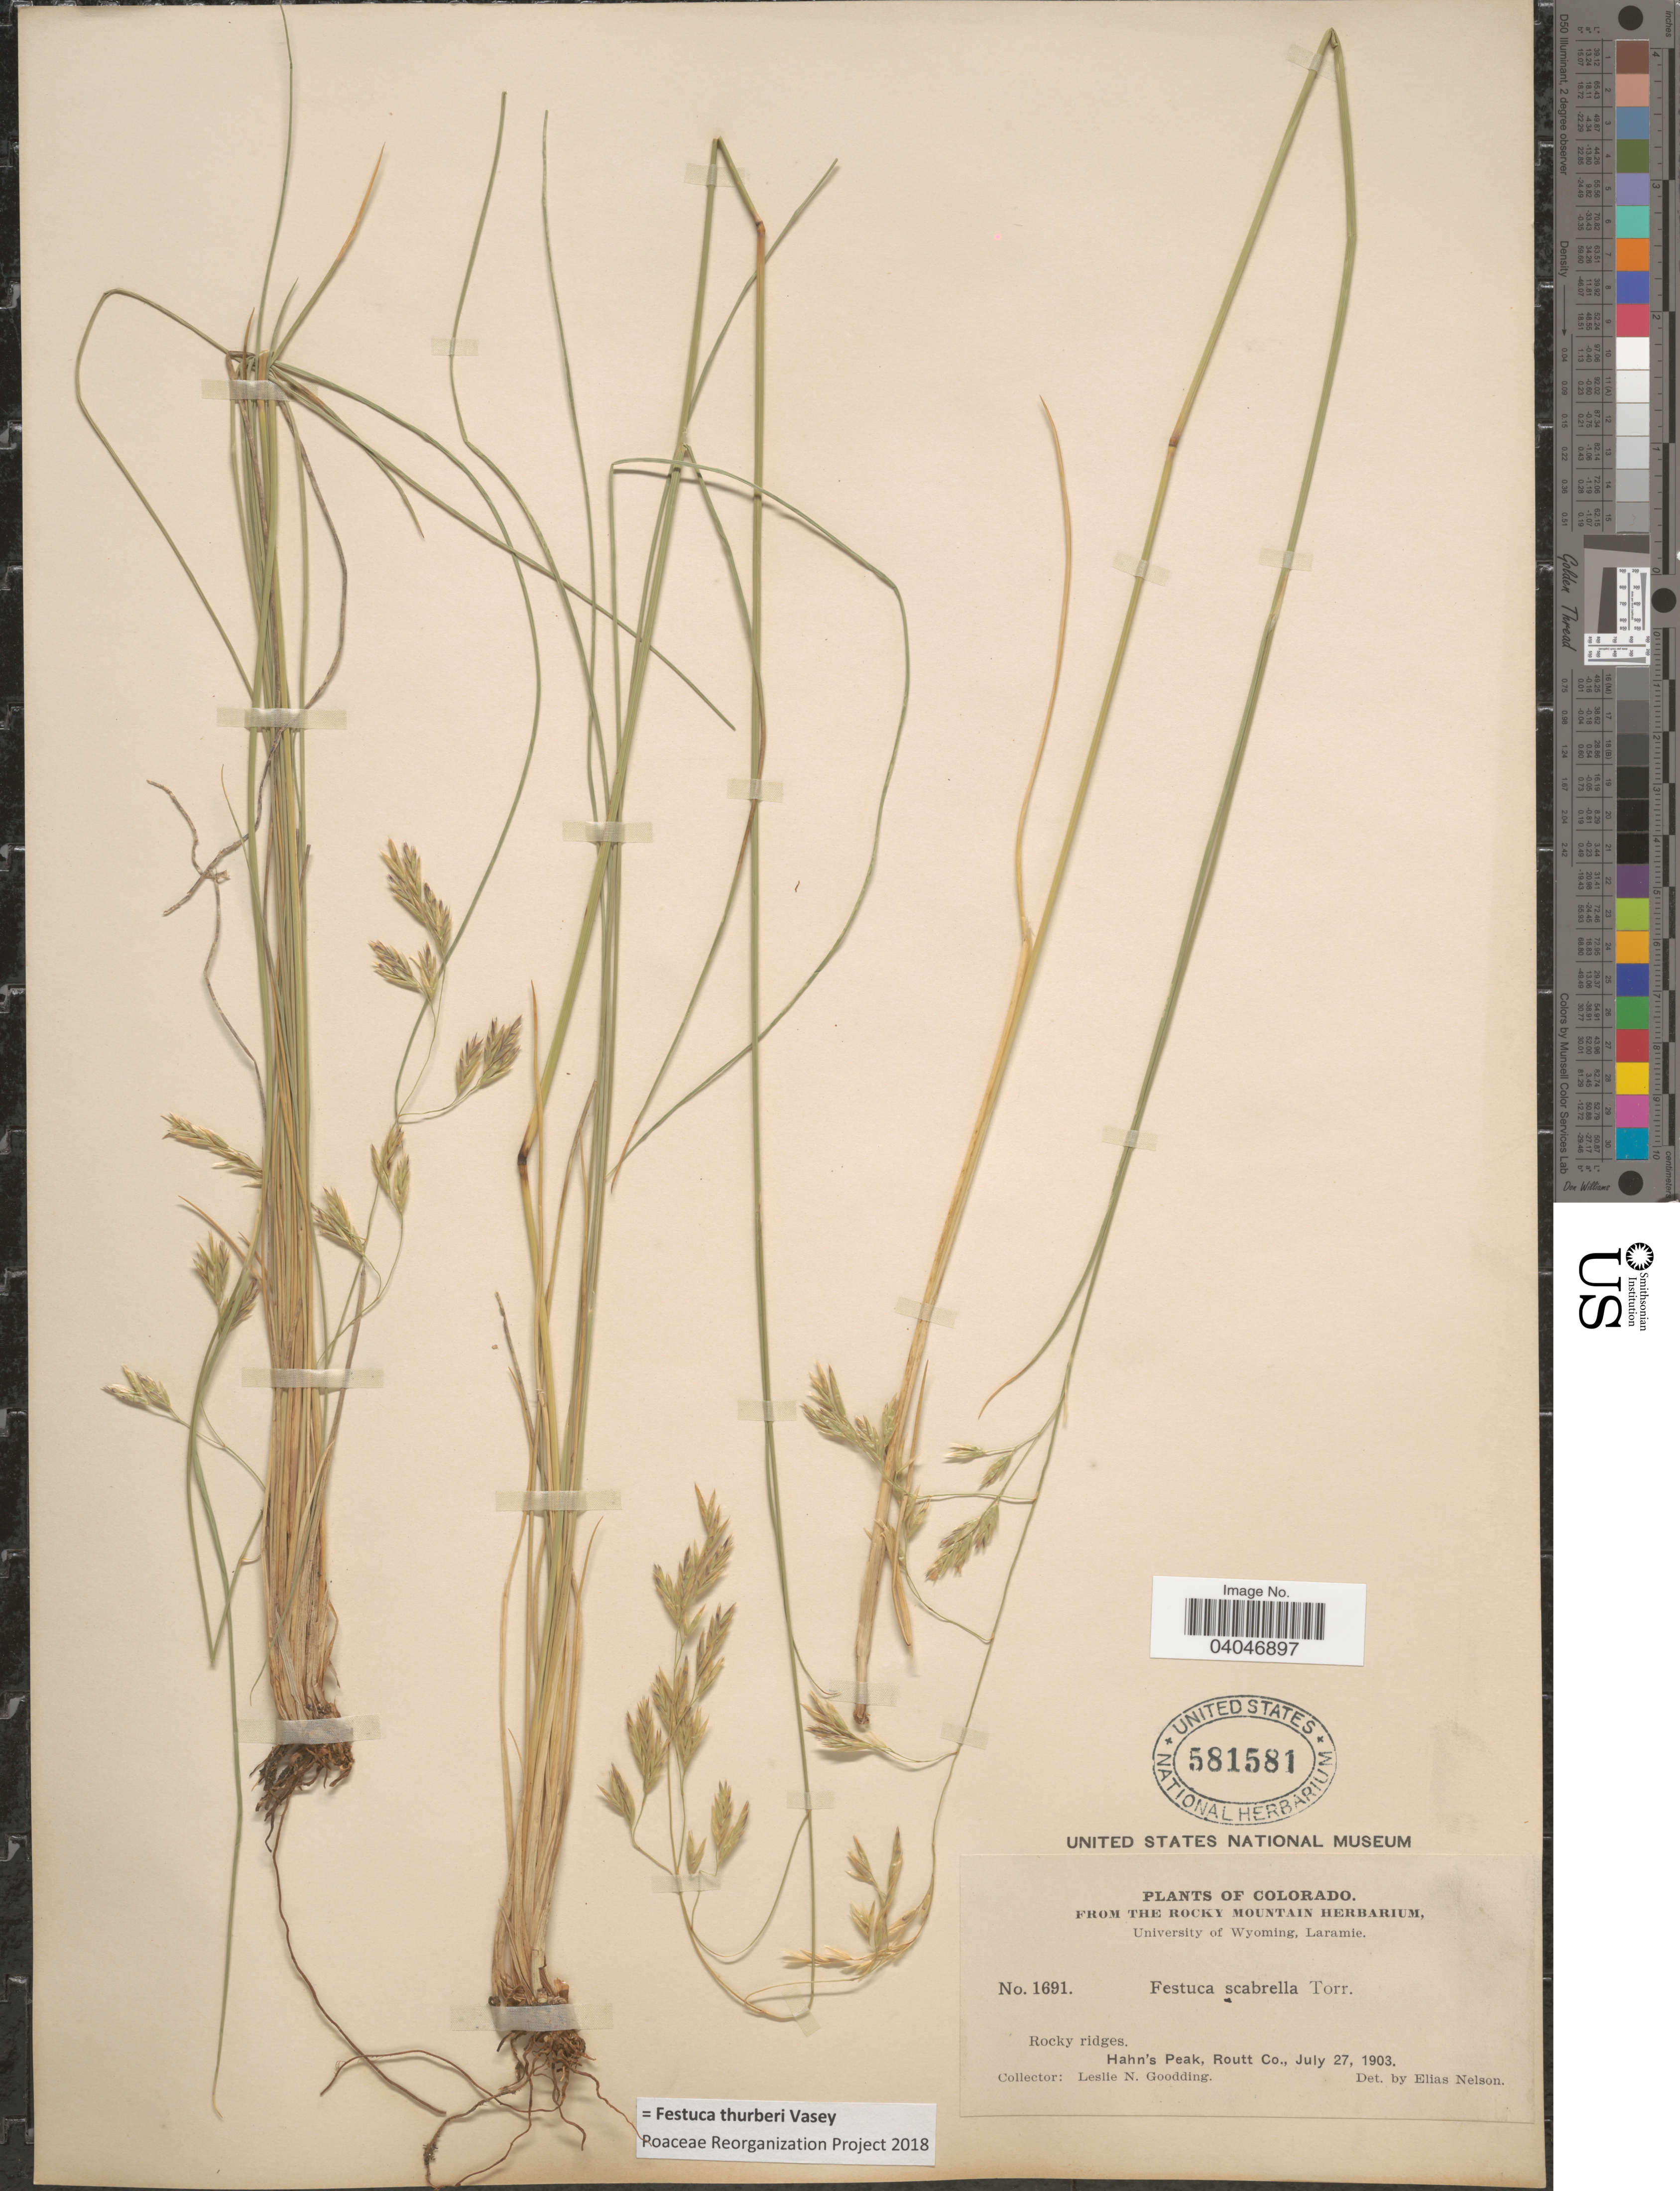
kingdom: Plantae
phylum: Tracheophyta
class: Liliopsida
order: Poales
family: Poaceae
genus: Festuca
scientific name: Festuca thurberi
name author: Vasey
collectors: L. N. Goodding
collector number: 1691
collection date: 1903-07-27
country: United States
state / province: Colorado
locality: Hahn's Peak, Routt Co.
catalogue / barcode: US 581581